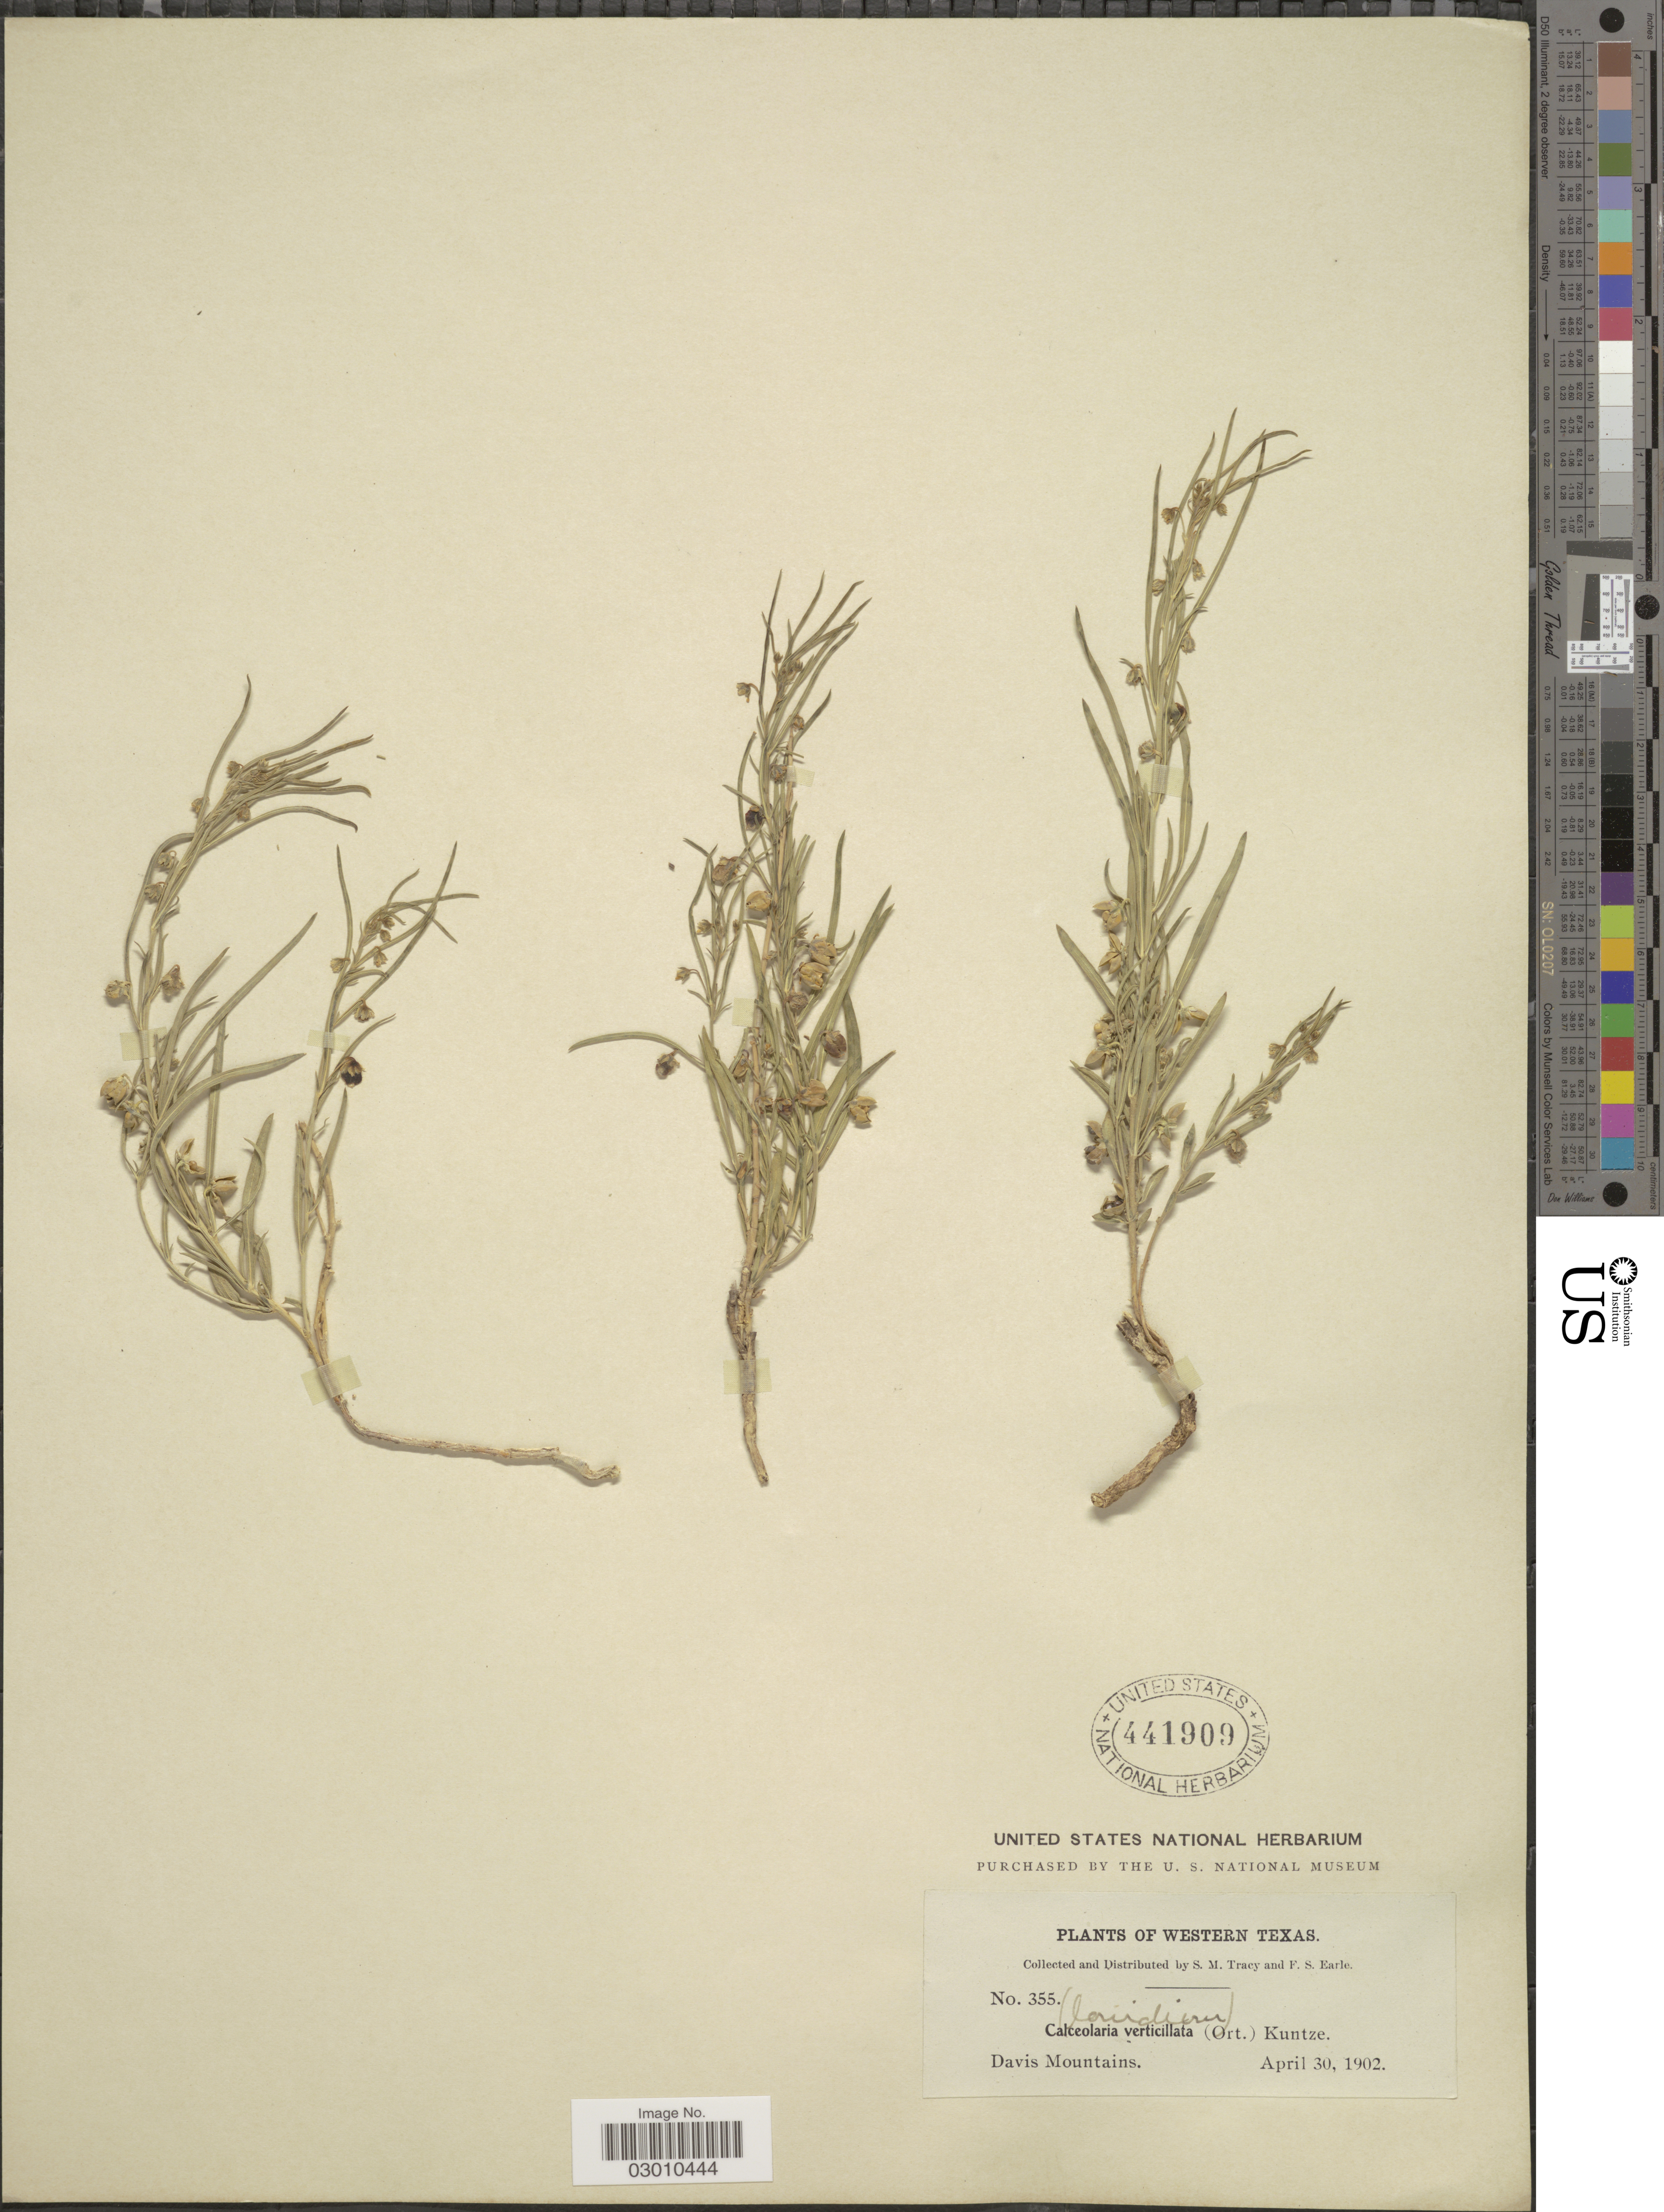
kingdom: Plantae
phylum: Tracheophyta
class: Magnoliopsida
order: Malpighiales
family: Violaceae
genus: Pombalia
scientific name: Pombalia verticillata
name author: (Ortega) Paula-Souza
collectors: S. M. Tracy & F. S. Earle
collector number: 355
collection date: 1902-04-30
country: United States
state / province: Texas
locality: Western Texas. Davis Mountains.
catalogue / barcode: US 441909